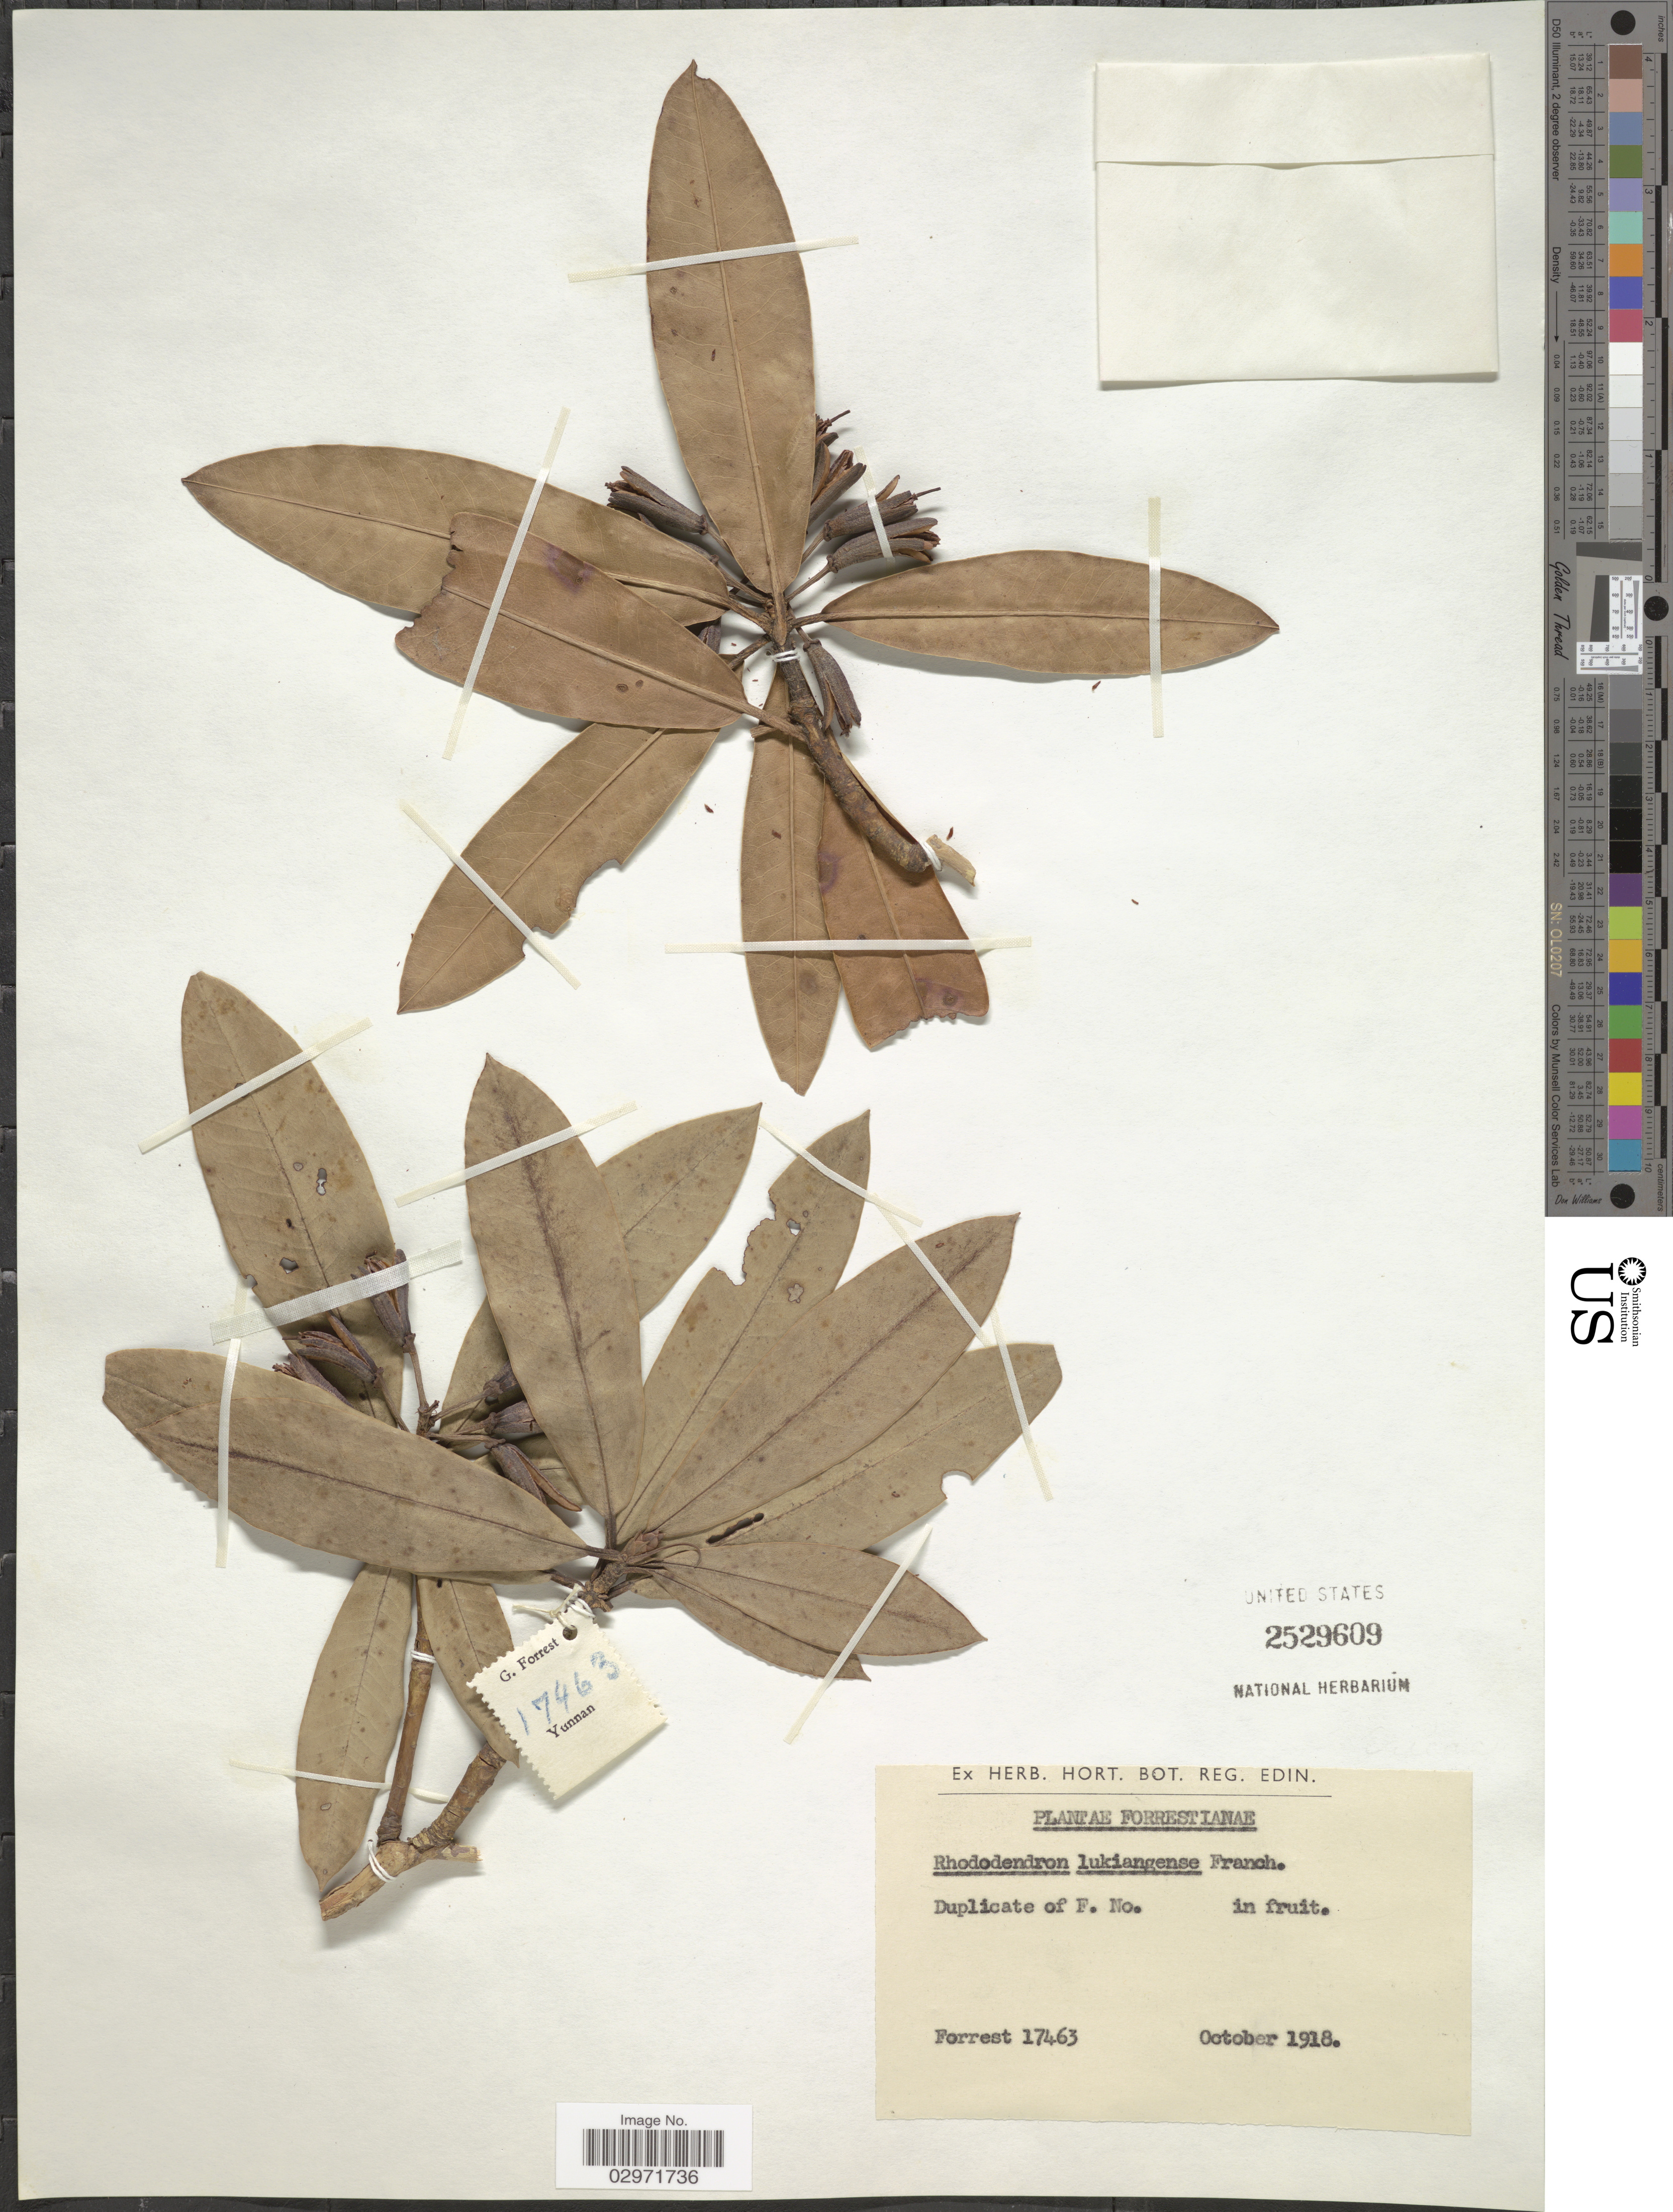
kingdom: Plantae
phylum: Tracheophyta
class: Magnoliopsida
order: Ericales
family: Ericaceae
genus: Rhododendron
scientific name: Rhododendron lukiangense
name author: Franch.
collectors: G. Forrest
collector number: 17463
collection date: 1918-10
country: China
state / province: Yunnan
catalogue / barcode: US 2529609